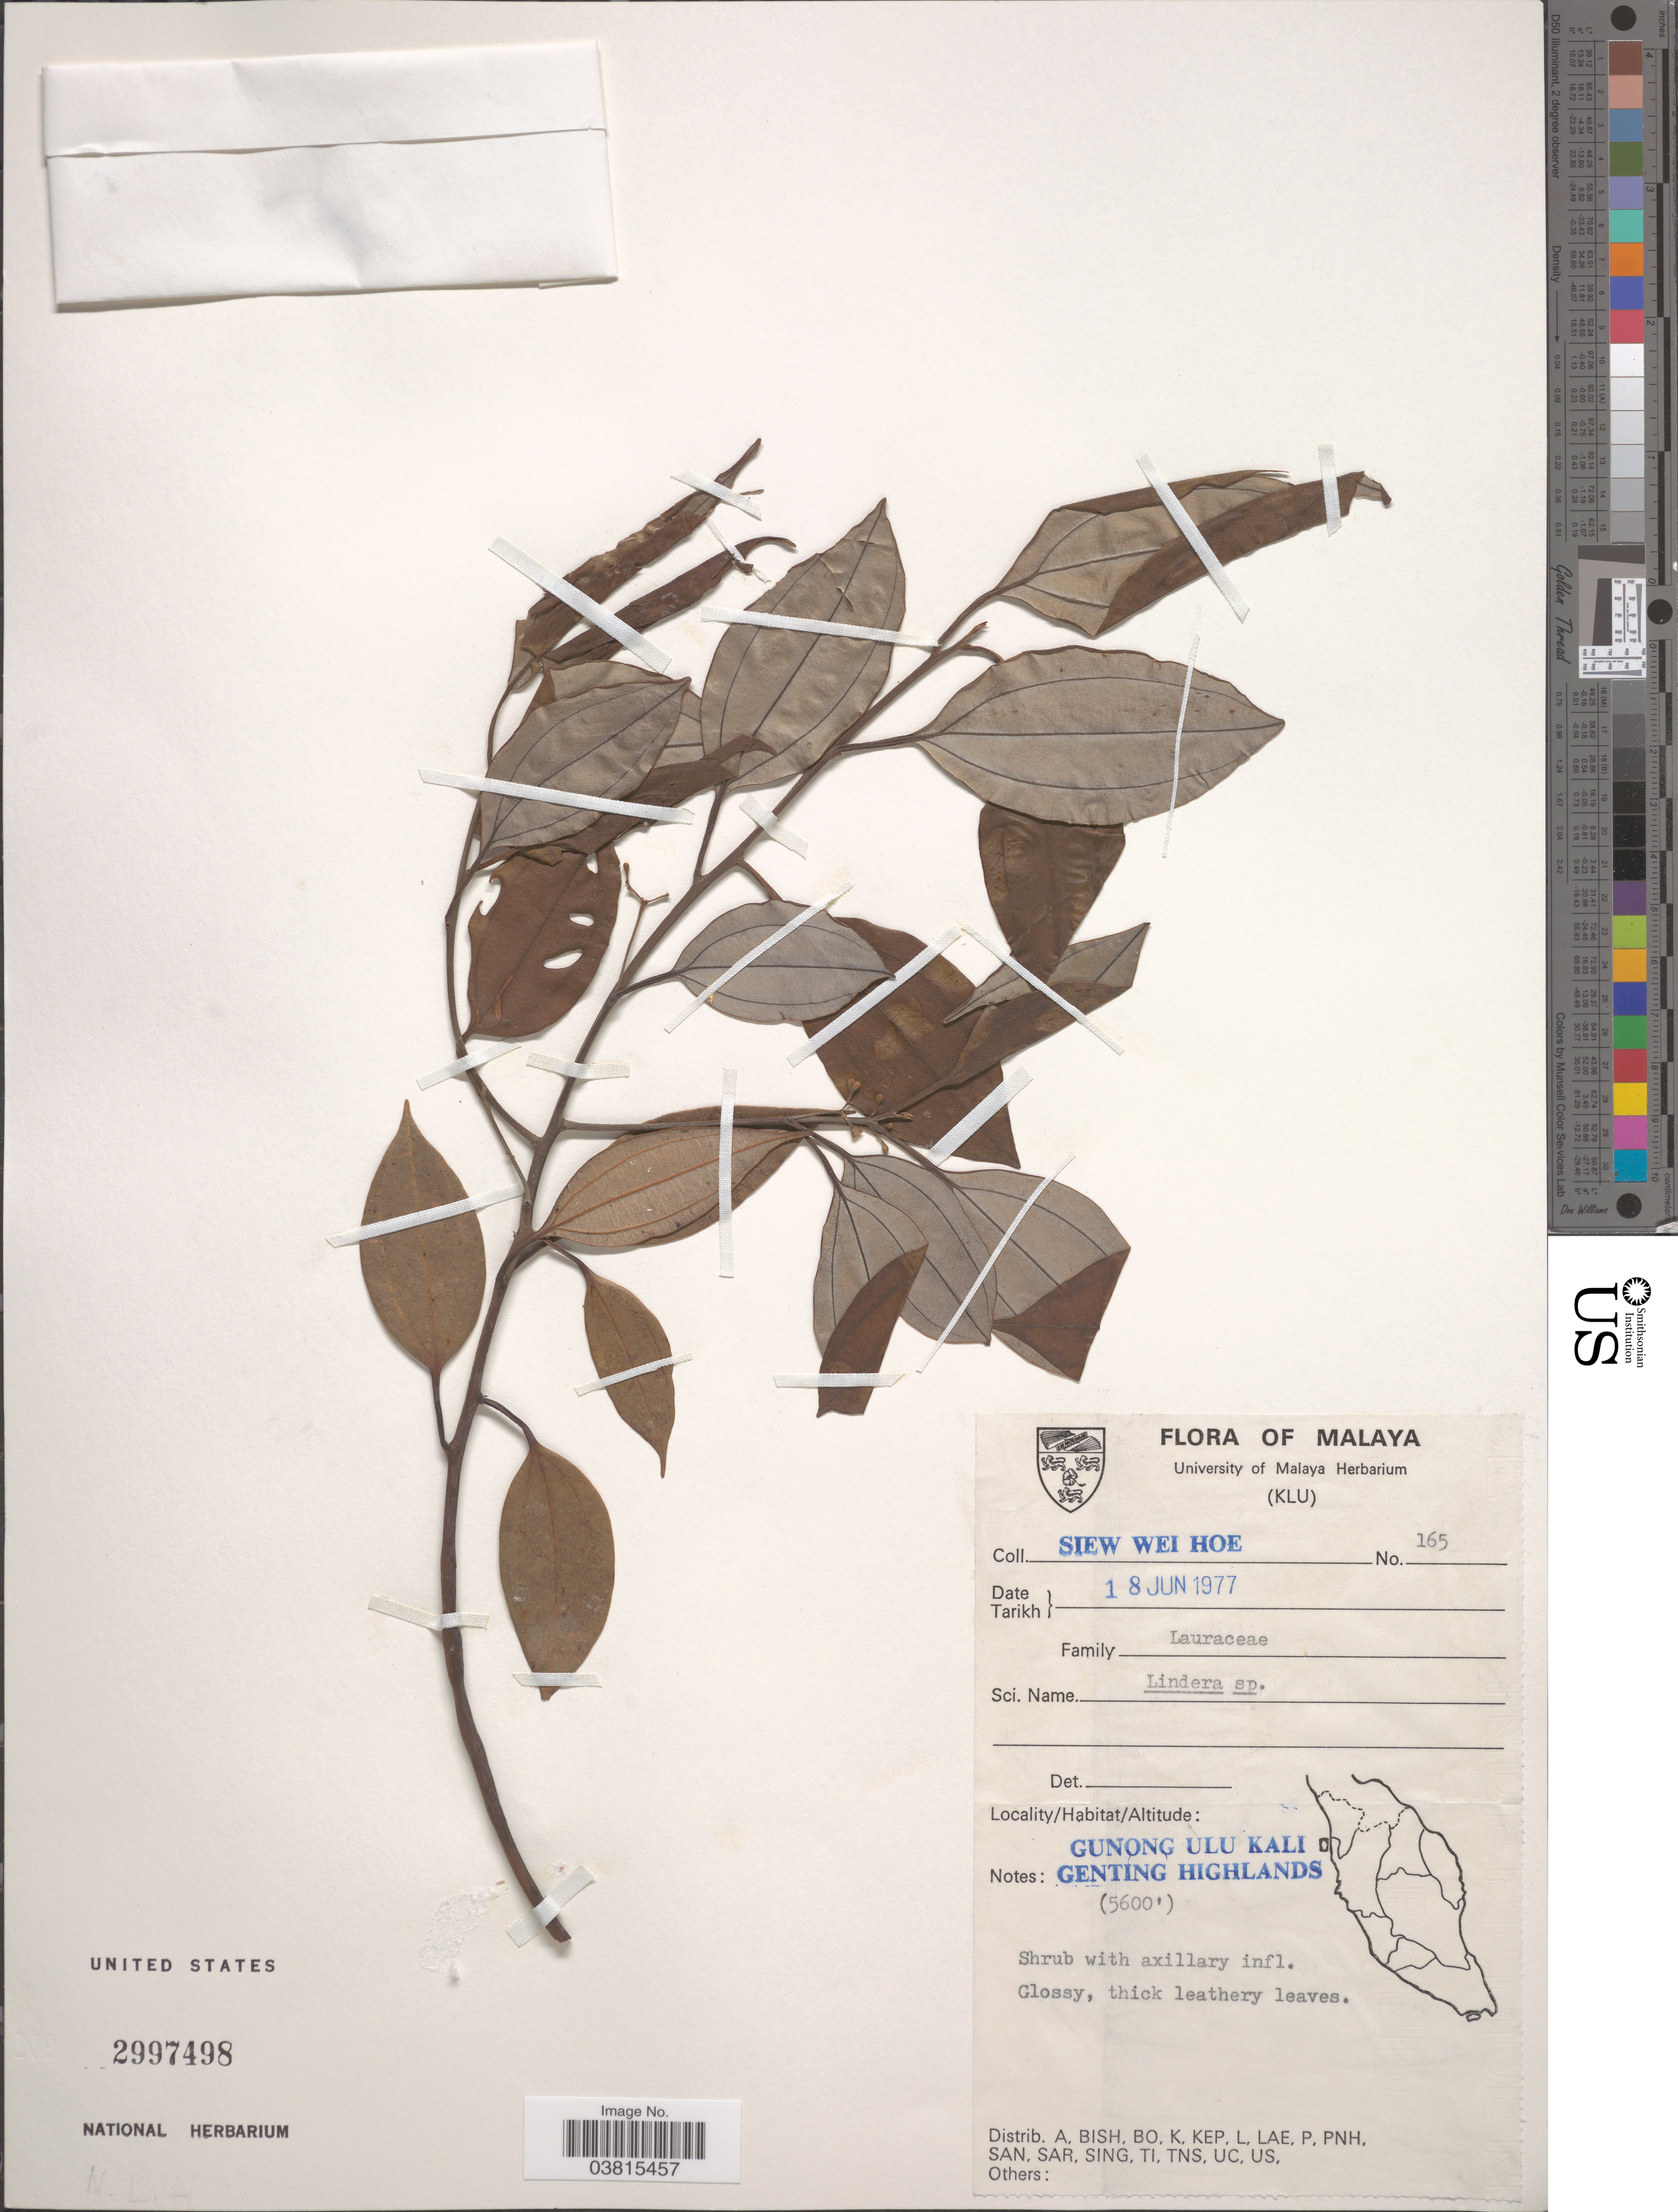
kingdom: Plantae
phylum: Tracheophyta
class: Magnoliopsida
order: Laurales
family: Lauraceae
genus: Lindera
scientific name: Lindera sp.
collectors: W. H. Siew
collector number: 165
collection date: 1977-06-18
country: Malaysia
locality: Malaya. Gunong Ulu Kali Genting Highlands.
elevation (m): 1707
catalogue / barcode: US 2997498